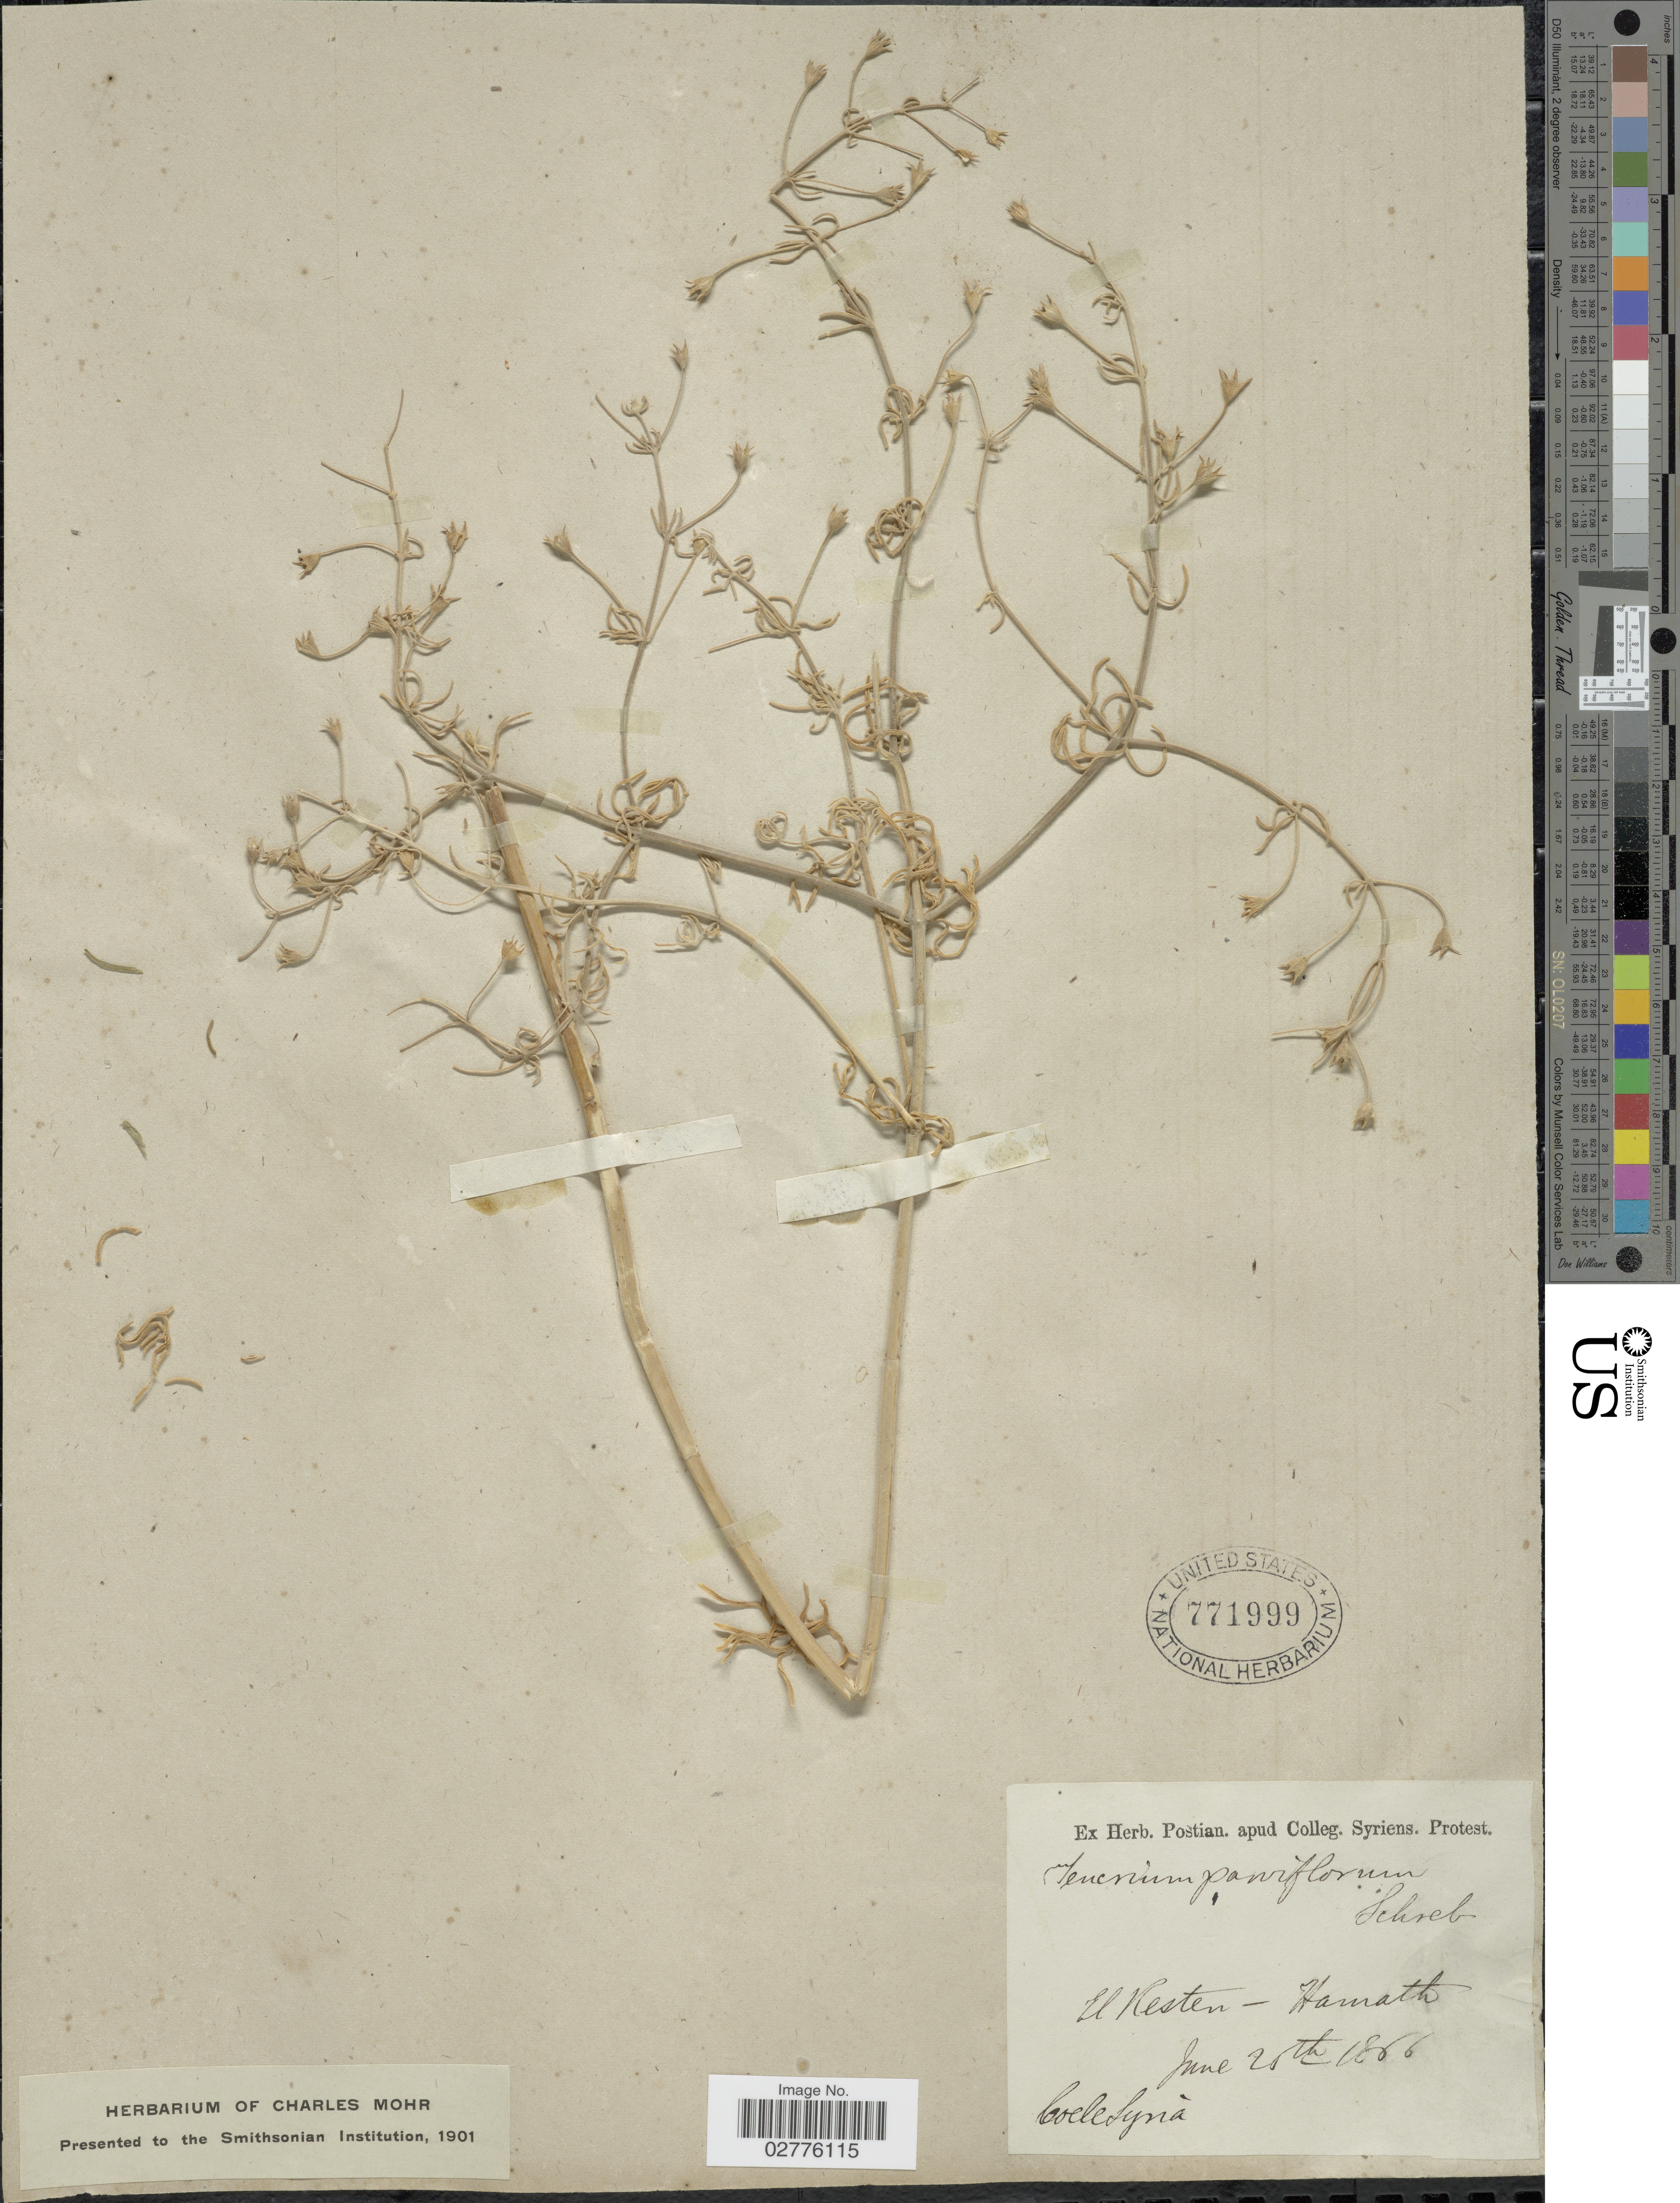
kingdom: Plantae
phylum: Tracheophyta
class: Magnoliopsida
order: Lamiales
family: Lamiaceae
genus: Teucrium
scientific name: Teucrium parviflorum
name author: Schreb.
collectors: ex herb. Postian. apud Colleg. Syriens. Protest. USE "Fannie P. A. Shepard" (10308853) AS PRIMARY COLLECTOR INSTEAD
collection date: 1866-06-25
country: Syria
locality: El Rastan, Hamath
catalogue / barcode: US 771999